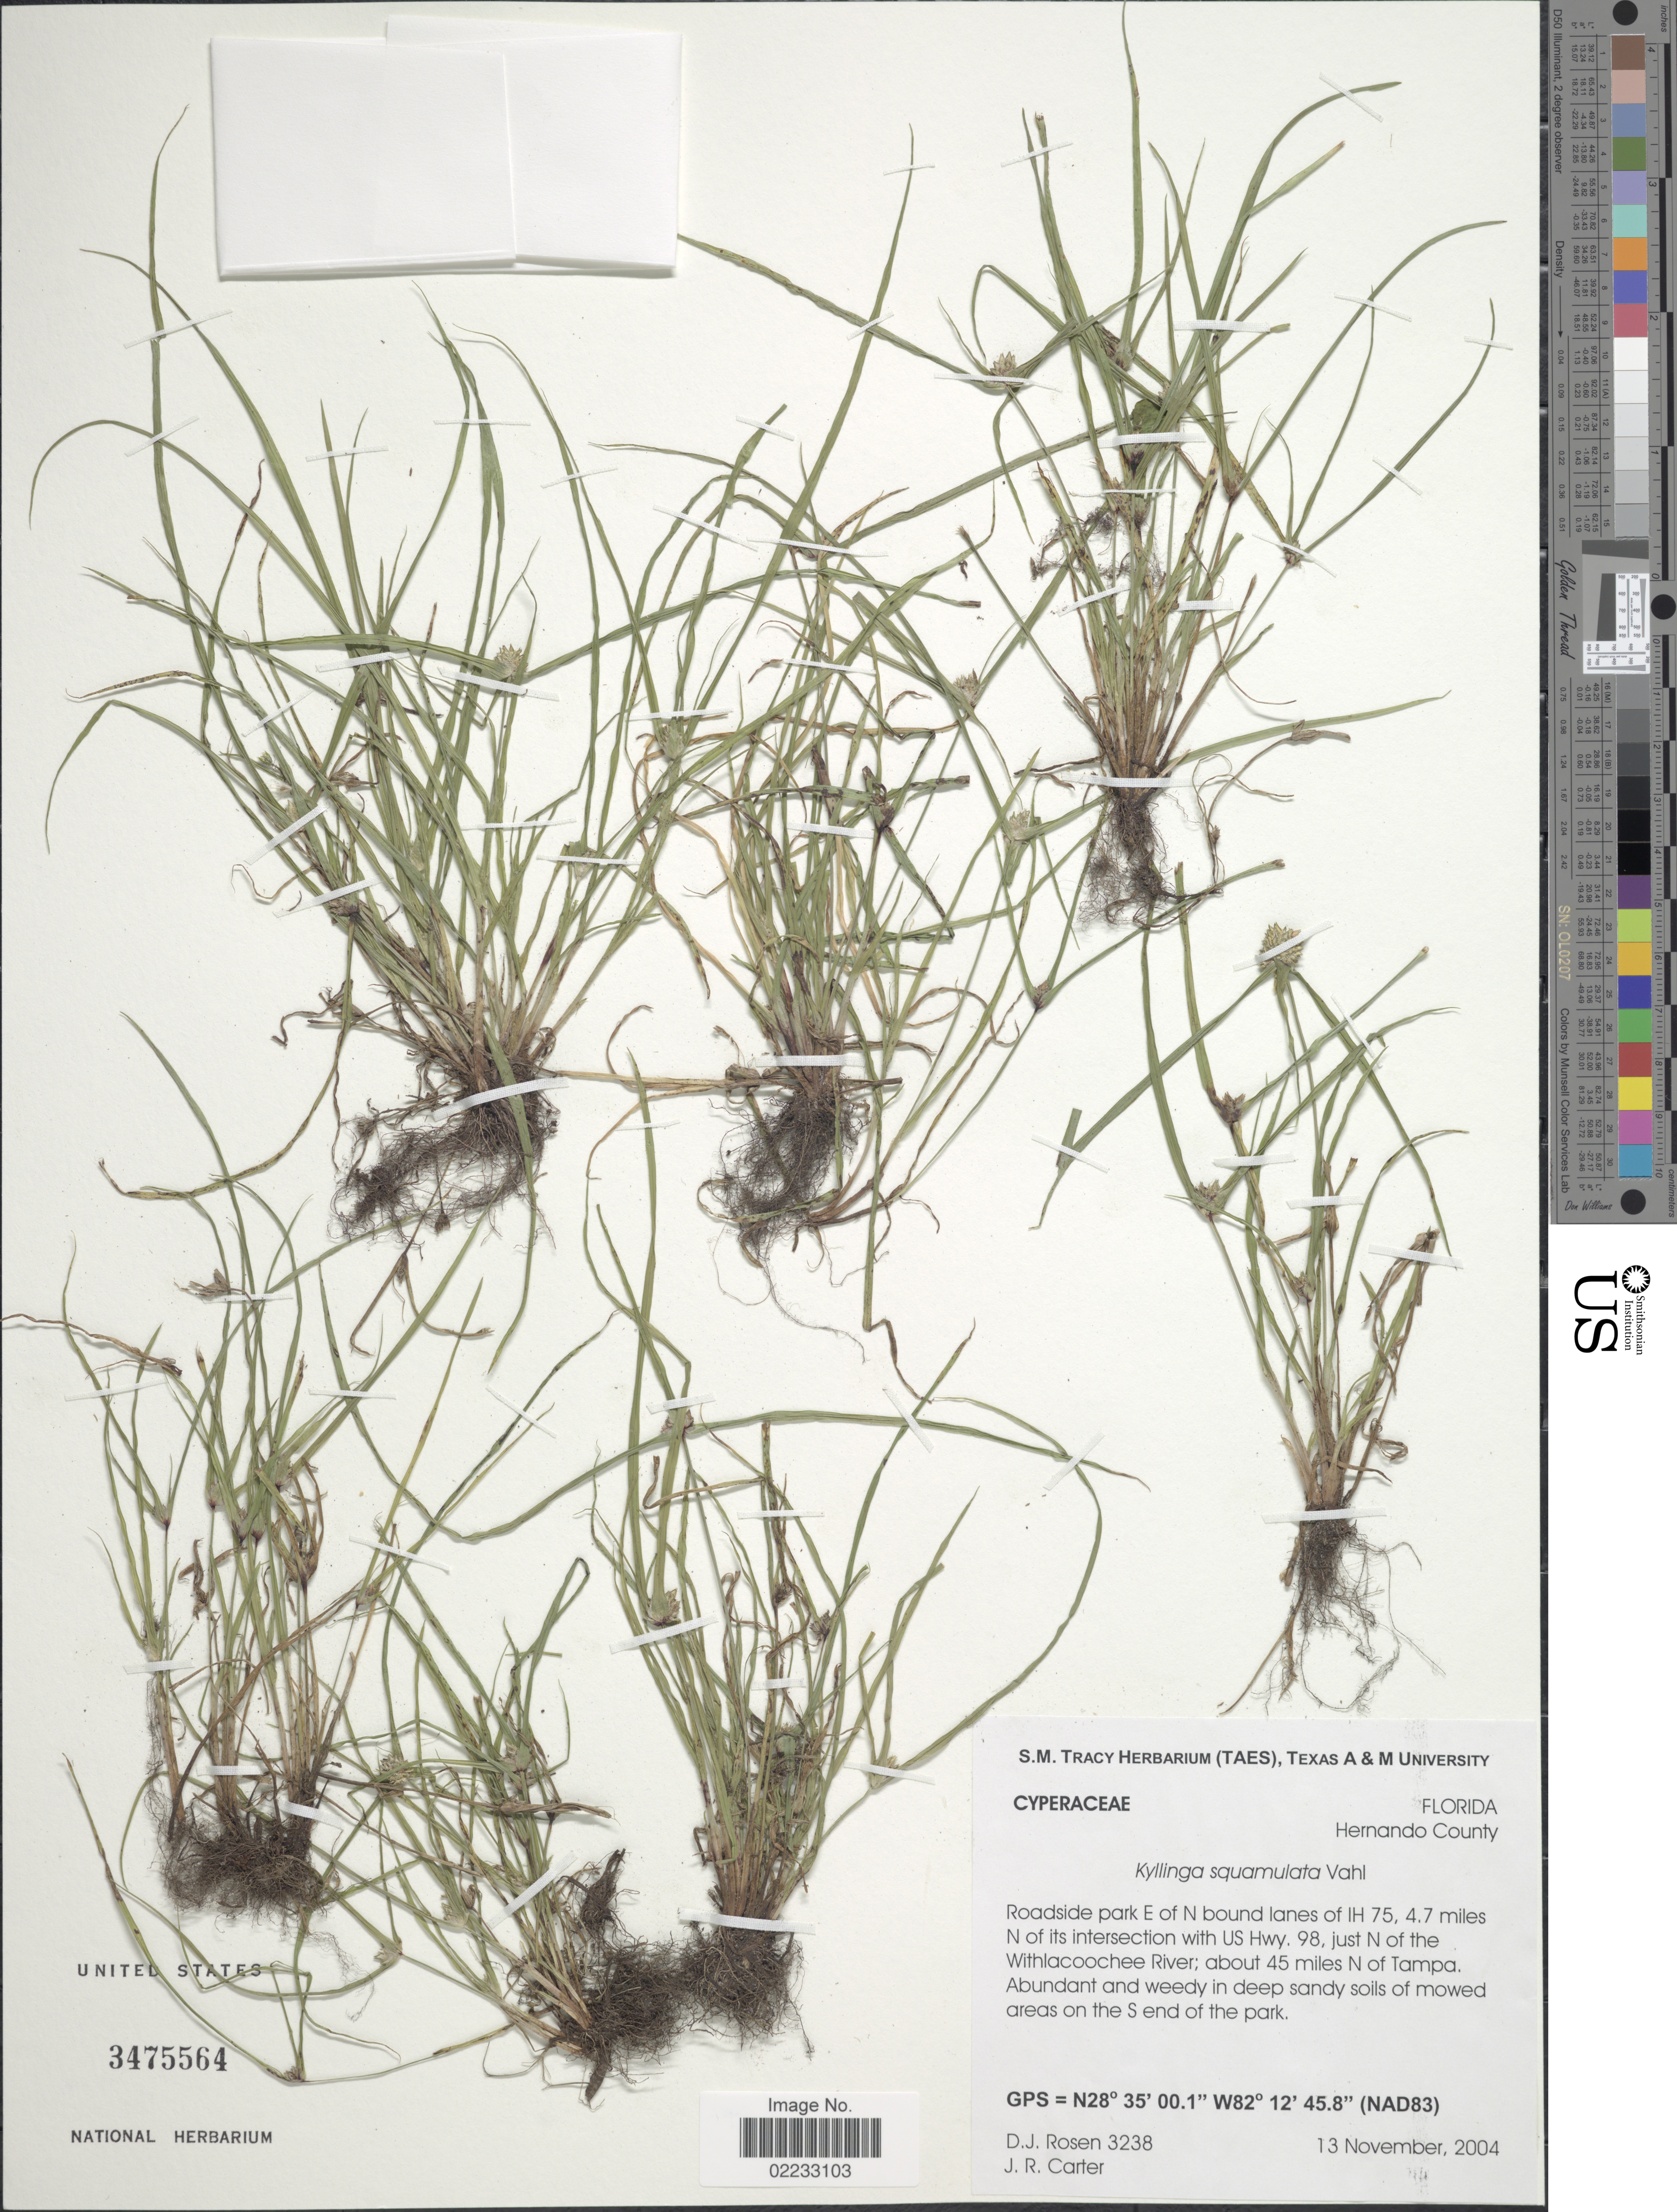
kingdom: Plantae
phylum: Tracheophyta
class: Liliopsida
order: Poales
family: Cyperaceae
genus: Cyperus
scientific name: Cyperus metzii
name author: (Hochst. ex Steud.) Mattf. & Kük.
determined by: Strong, M. T., (US), Smithsonian Institution - National Museum of Natural History (UNITED STATES)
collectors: D. J. Rosen & R. Carter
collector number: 3238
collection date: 2004-11-13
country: United States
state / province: Florida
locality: Hernando County. Roadside park E of N bound lanes of IH 75, 4.7 miles N of its intersection with US Hwy. 98, just N of the Withlacoochee River; about 45 miles N of Tampa. NAD83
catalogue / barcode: US 3475564